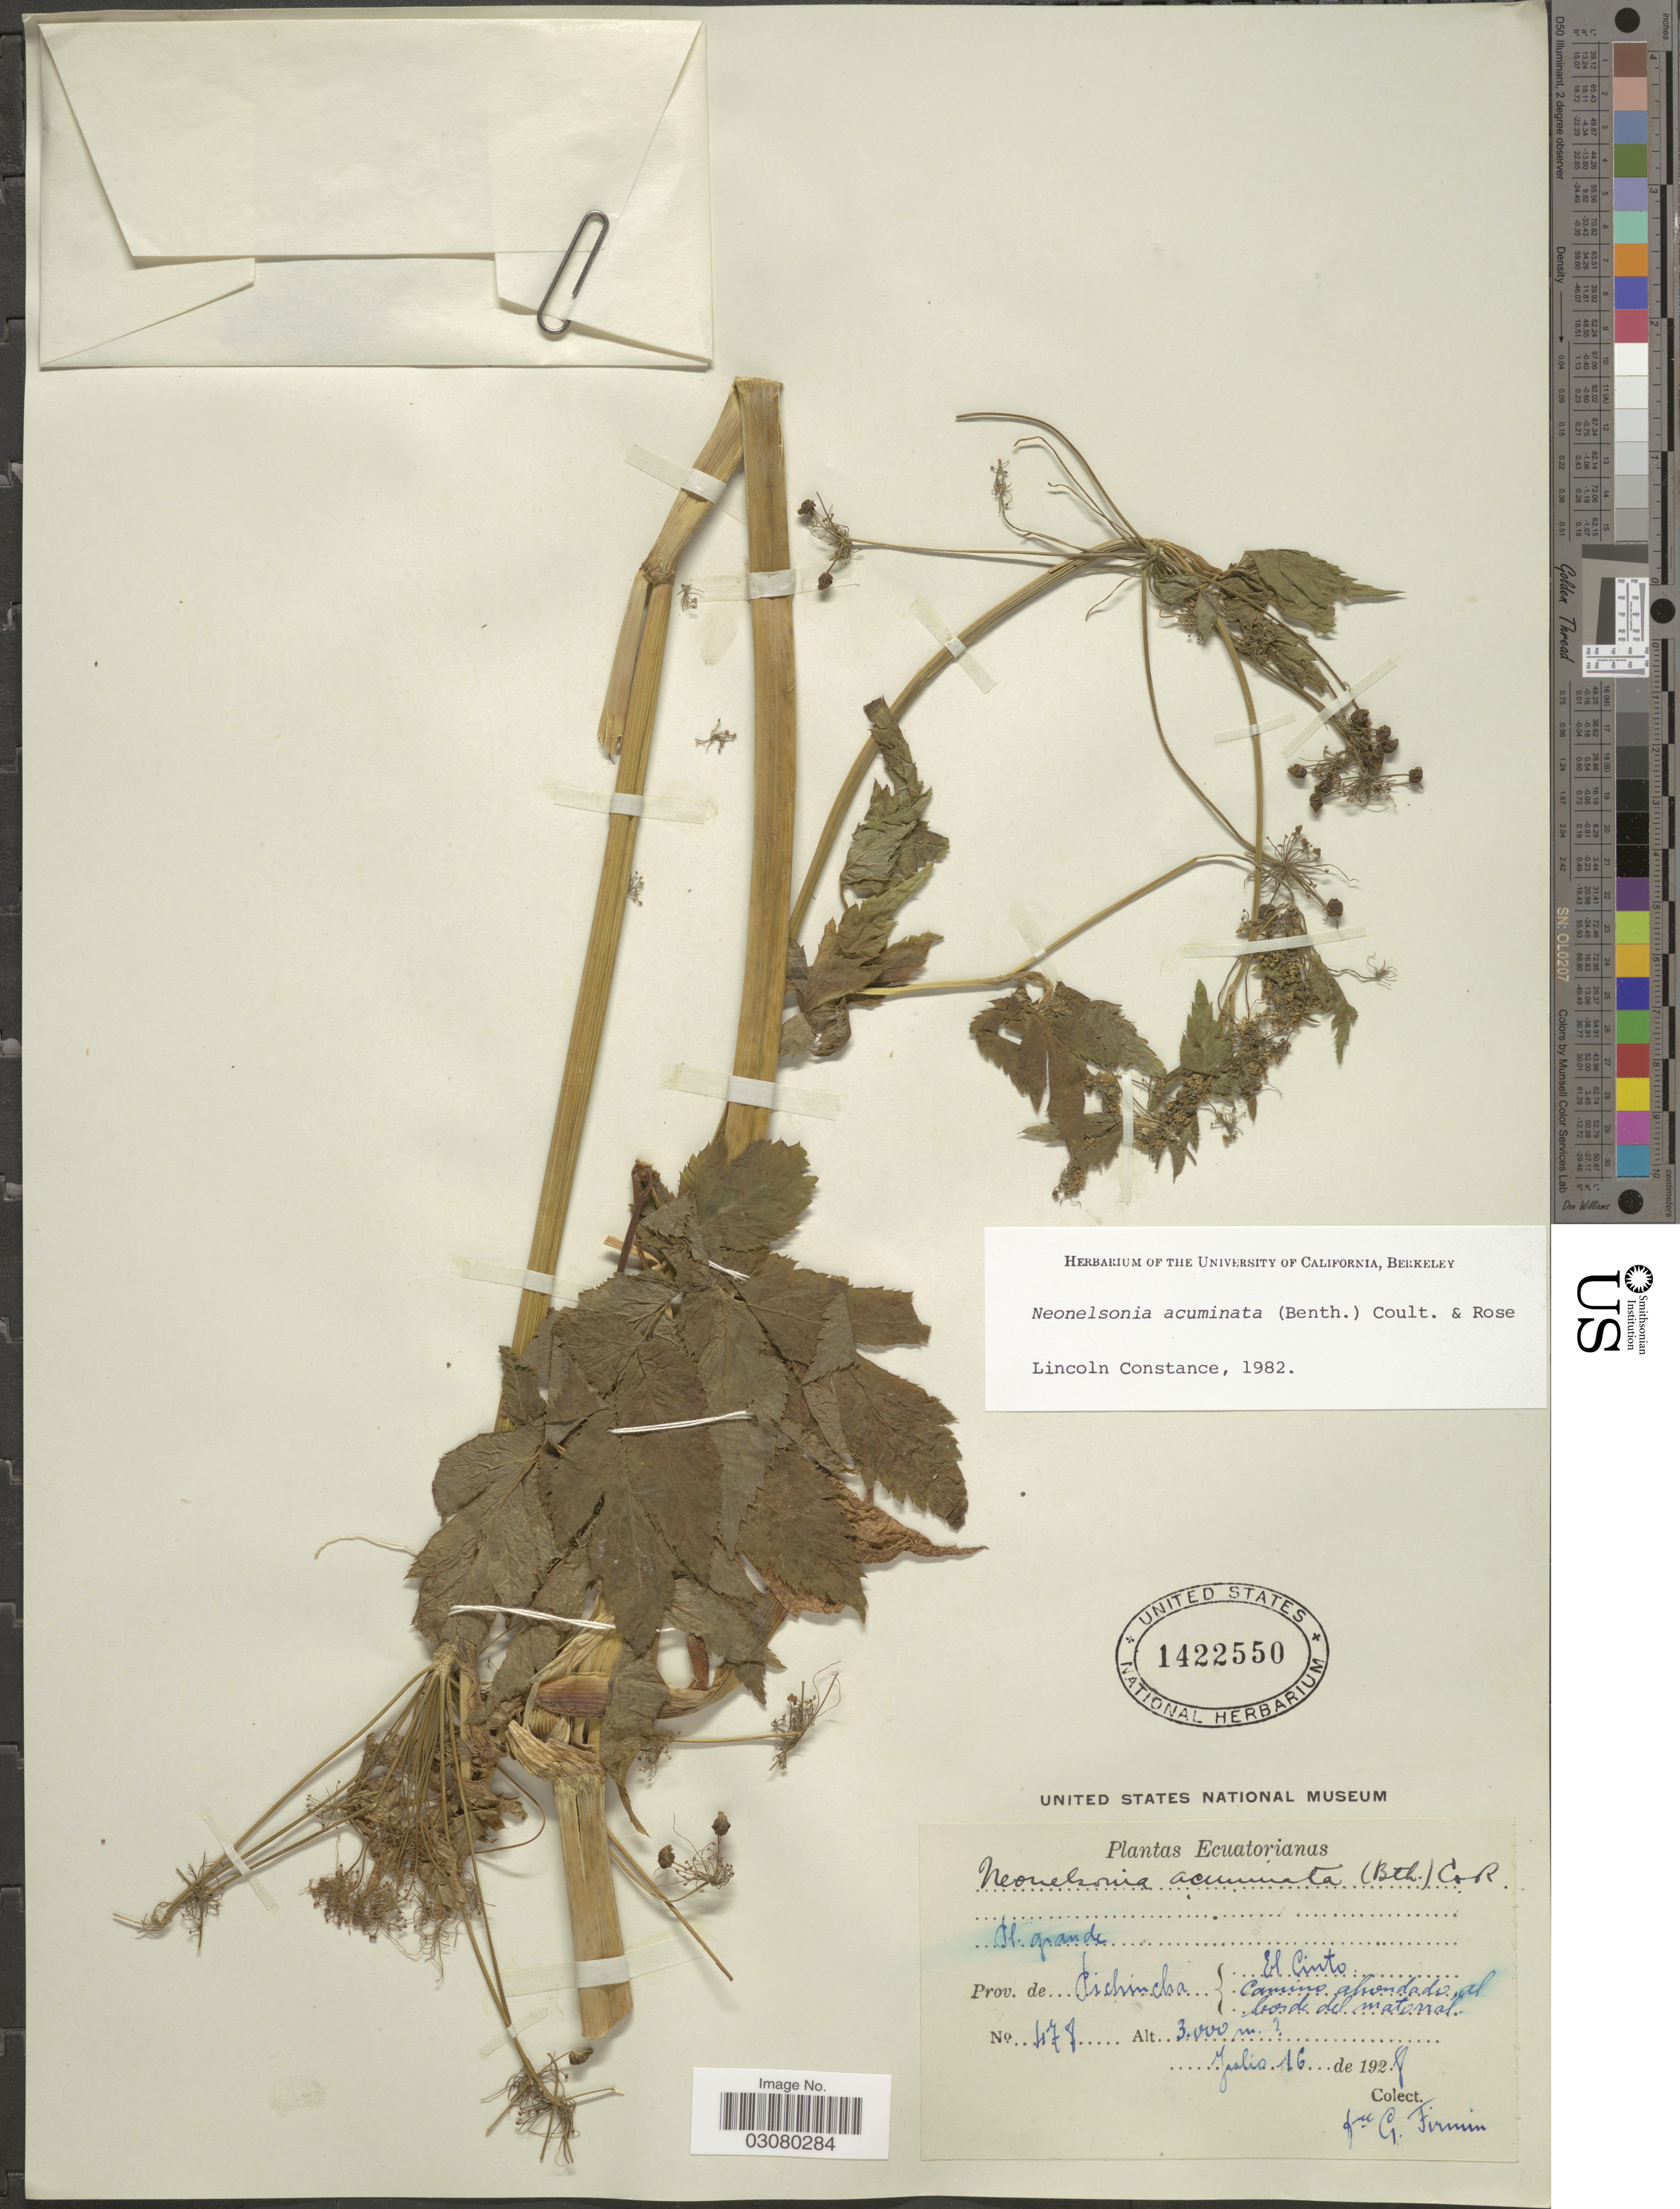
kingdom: Plantae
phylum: Tracheophyta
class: Magnoliopsida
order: Apiales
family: Apiaceae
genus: Neonelsonia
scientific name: Neonelsonia acuminata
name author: (Benth.) J.M. Coult. & Rose ex Drude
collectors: F. Firmin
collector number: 477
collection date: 1928-07-16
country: Ecuador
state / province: Pichincha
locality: El Cinto. Camino ahondado al borde del matonal.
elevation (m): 3000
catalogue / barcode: US 1422550